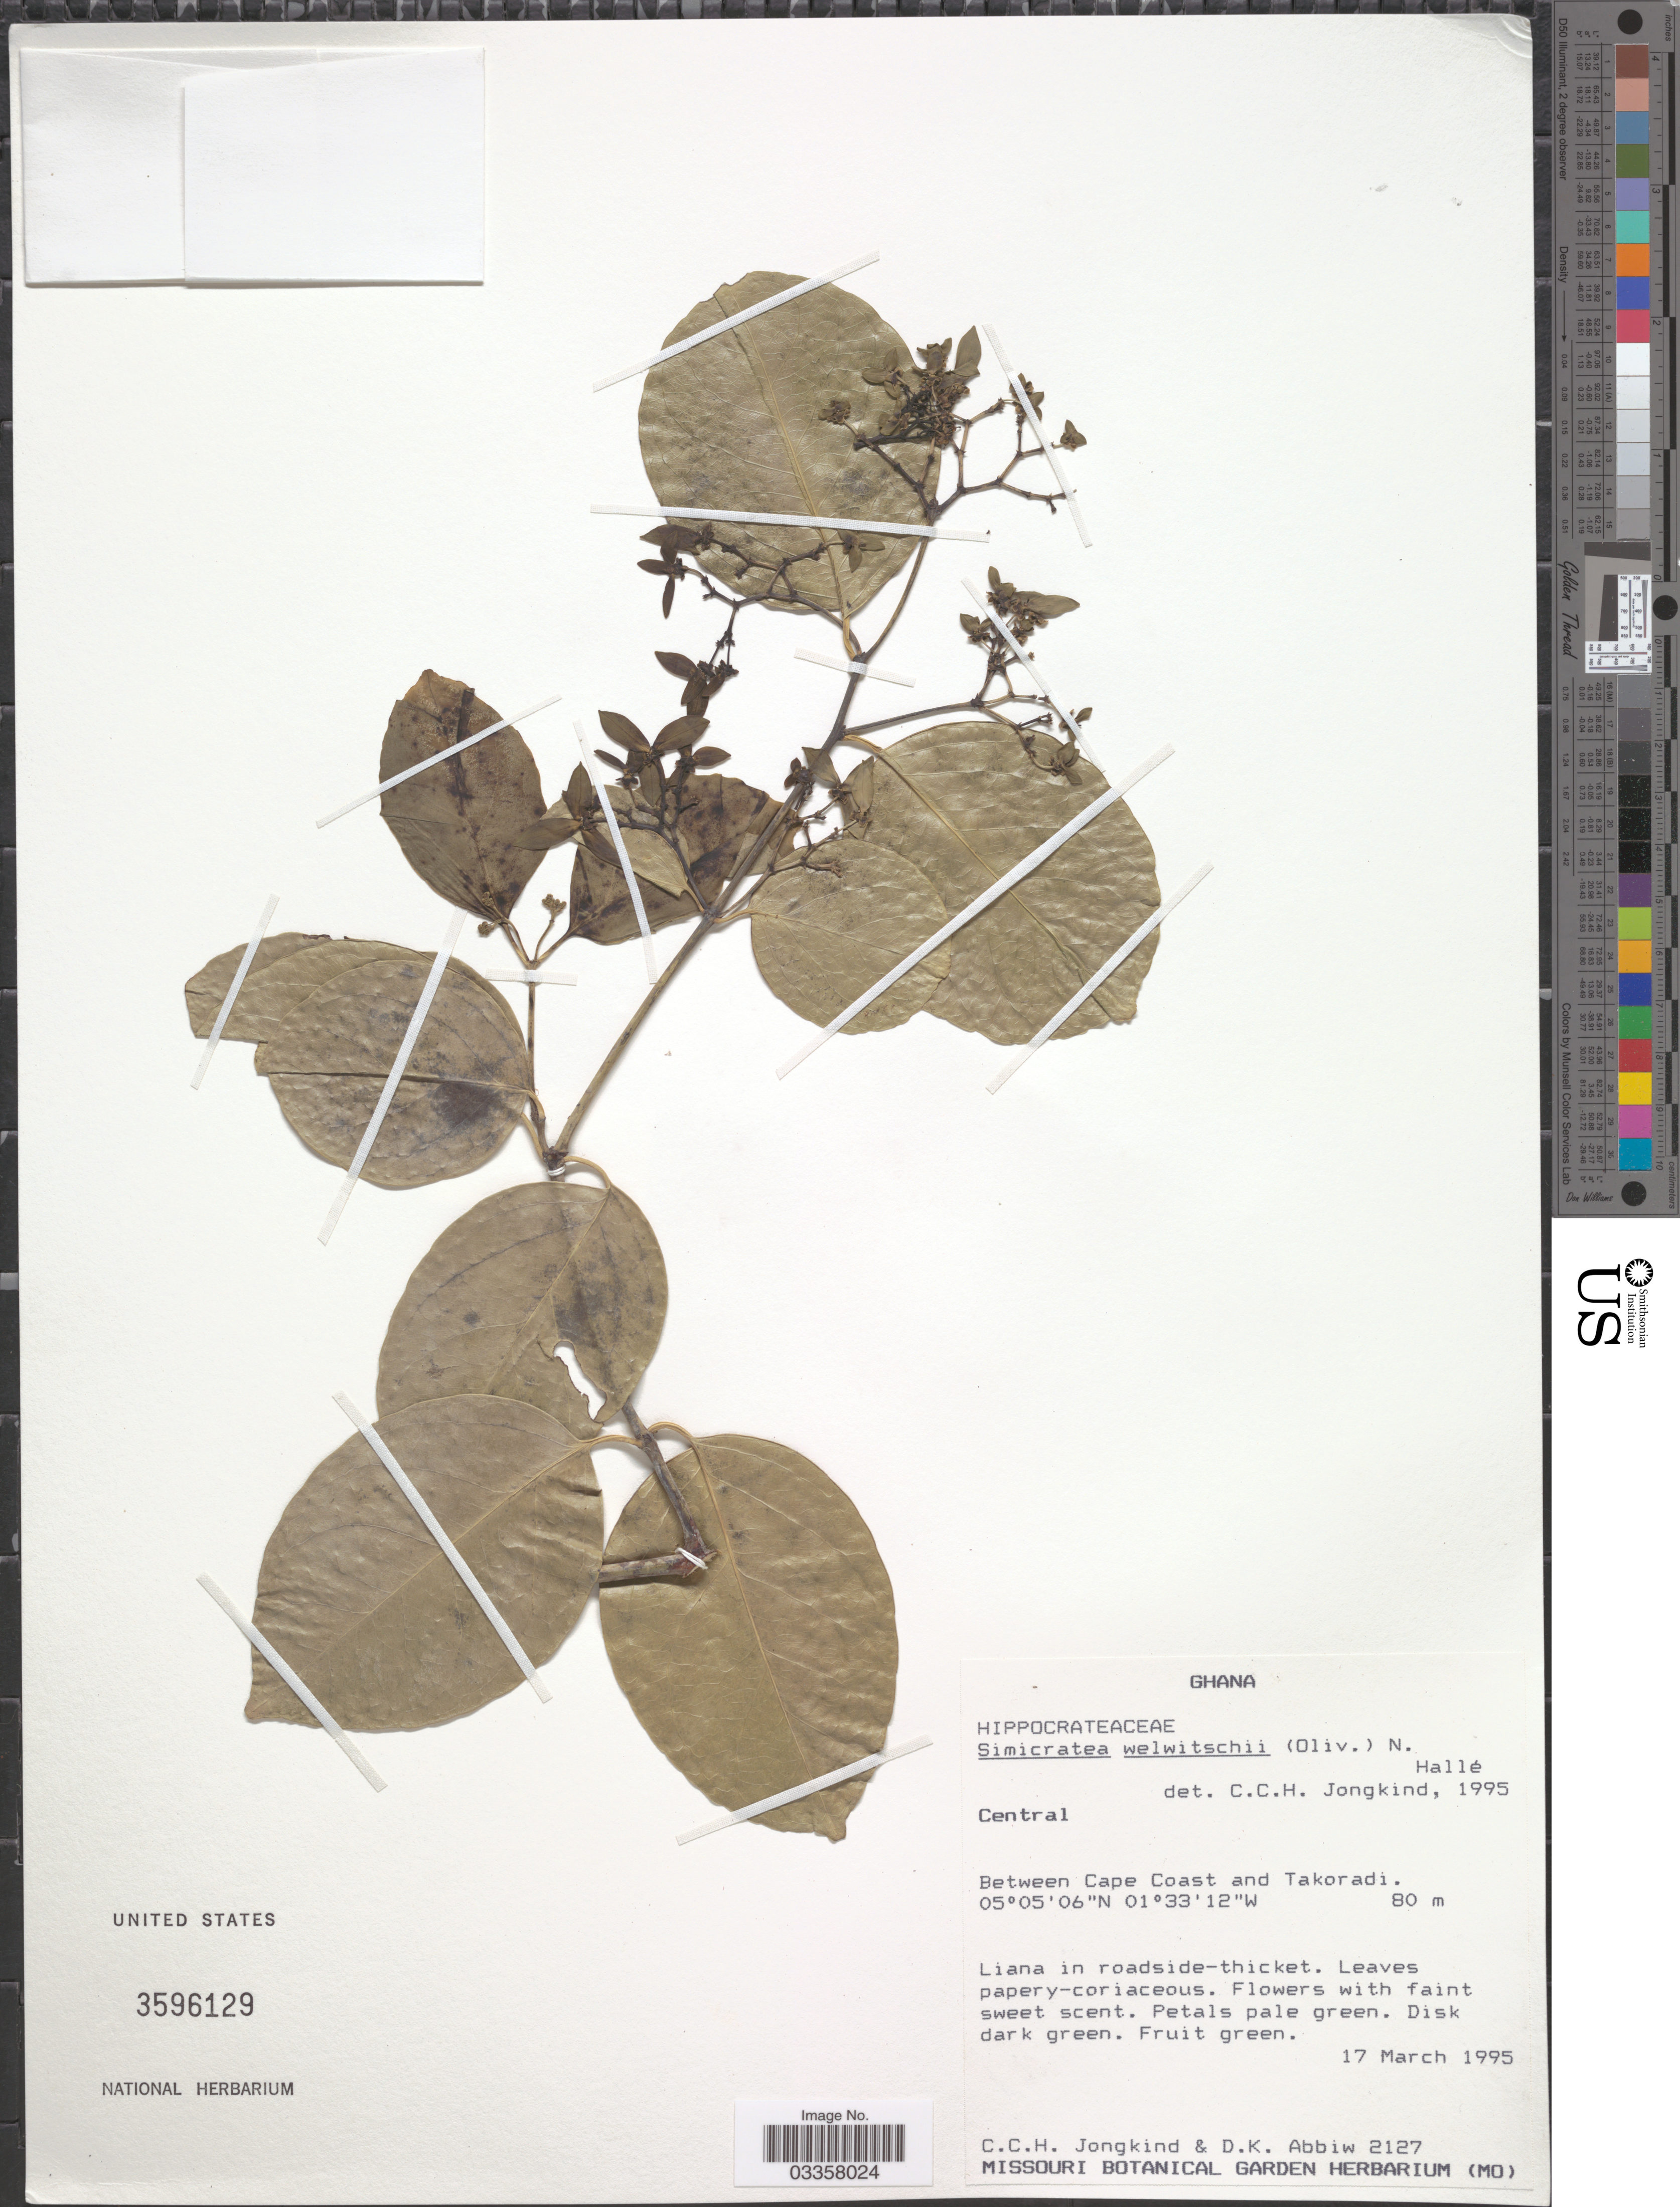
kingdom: Plantae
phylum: Tracheophyta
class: Magnoliopsida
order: Celastrales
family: Celastraceae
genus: Simicratea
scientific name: Simicratea welwitschii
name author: (Oliv.) N. Hallé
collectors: C. C. Jongkind & D. K. Abbiw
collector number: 2127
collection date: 1995-03-17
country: Ghana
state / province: Central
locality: Between Cape Coast and Takoradi.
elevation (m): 80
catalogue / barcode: US 3596129